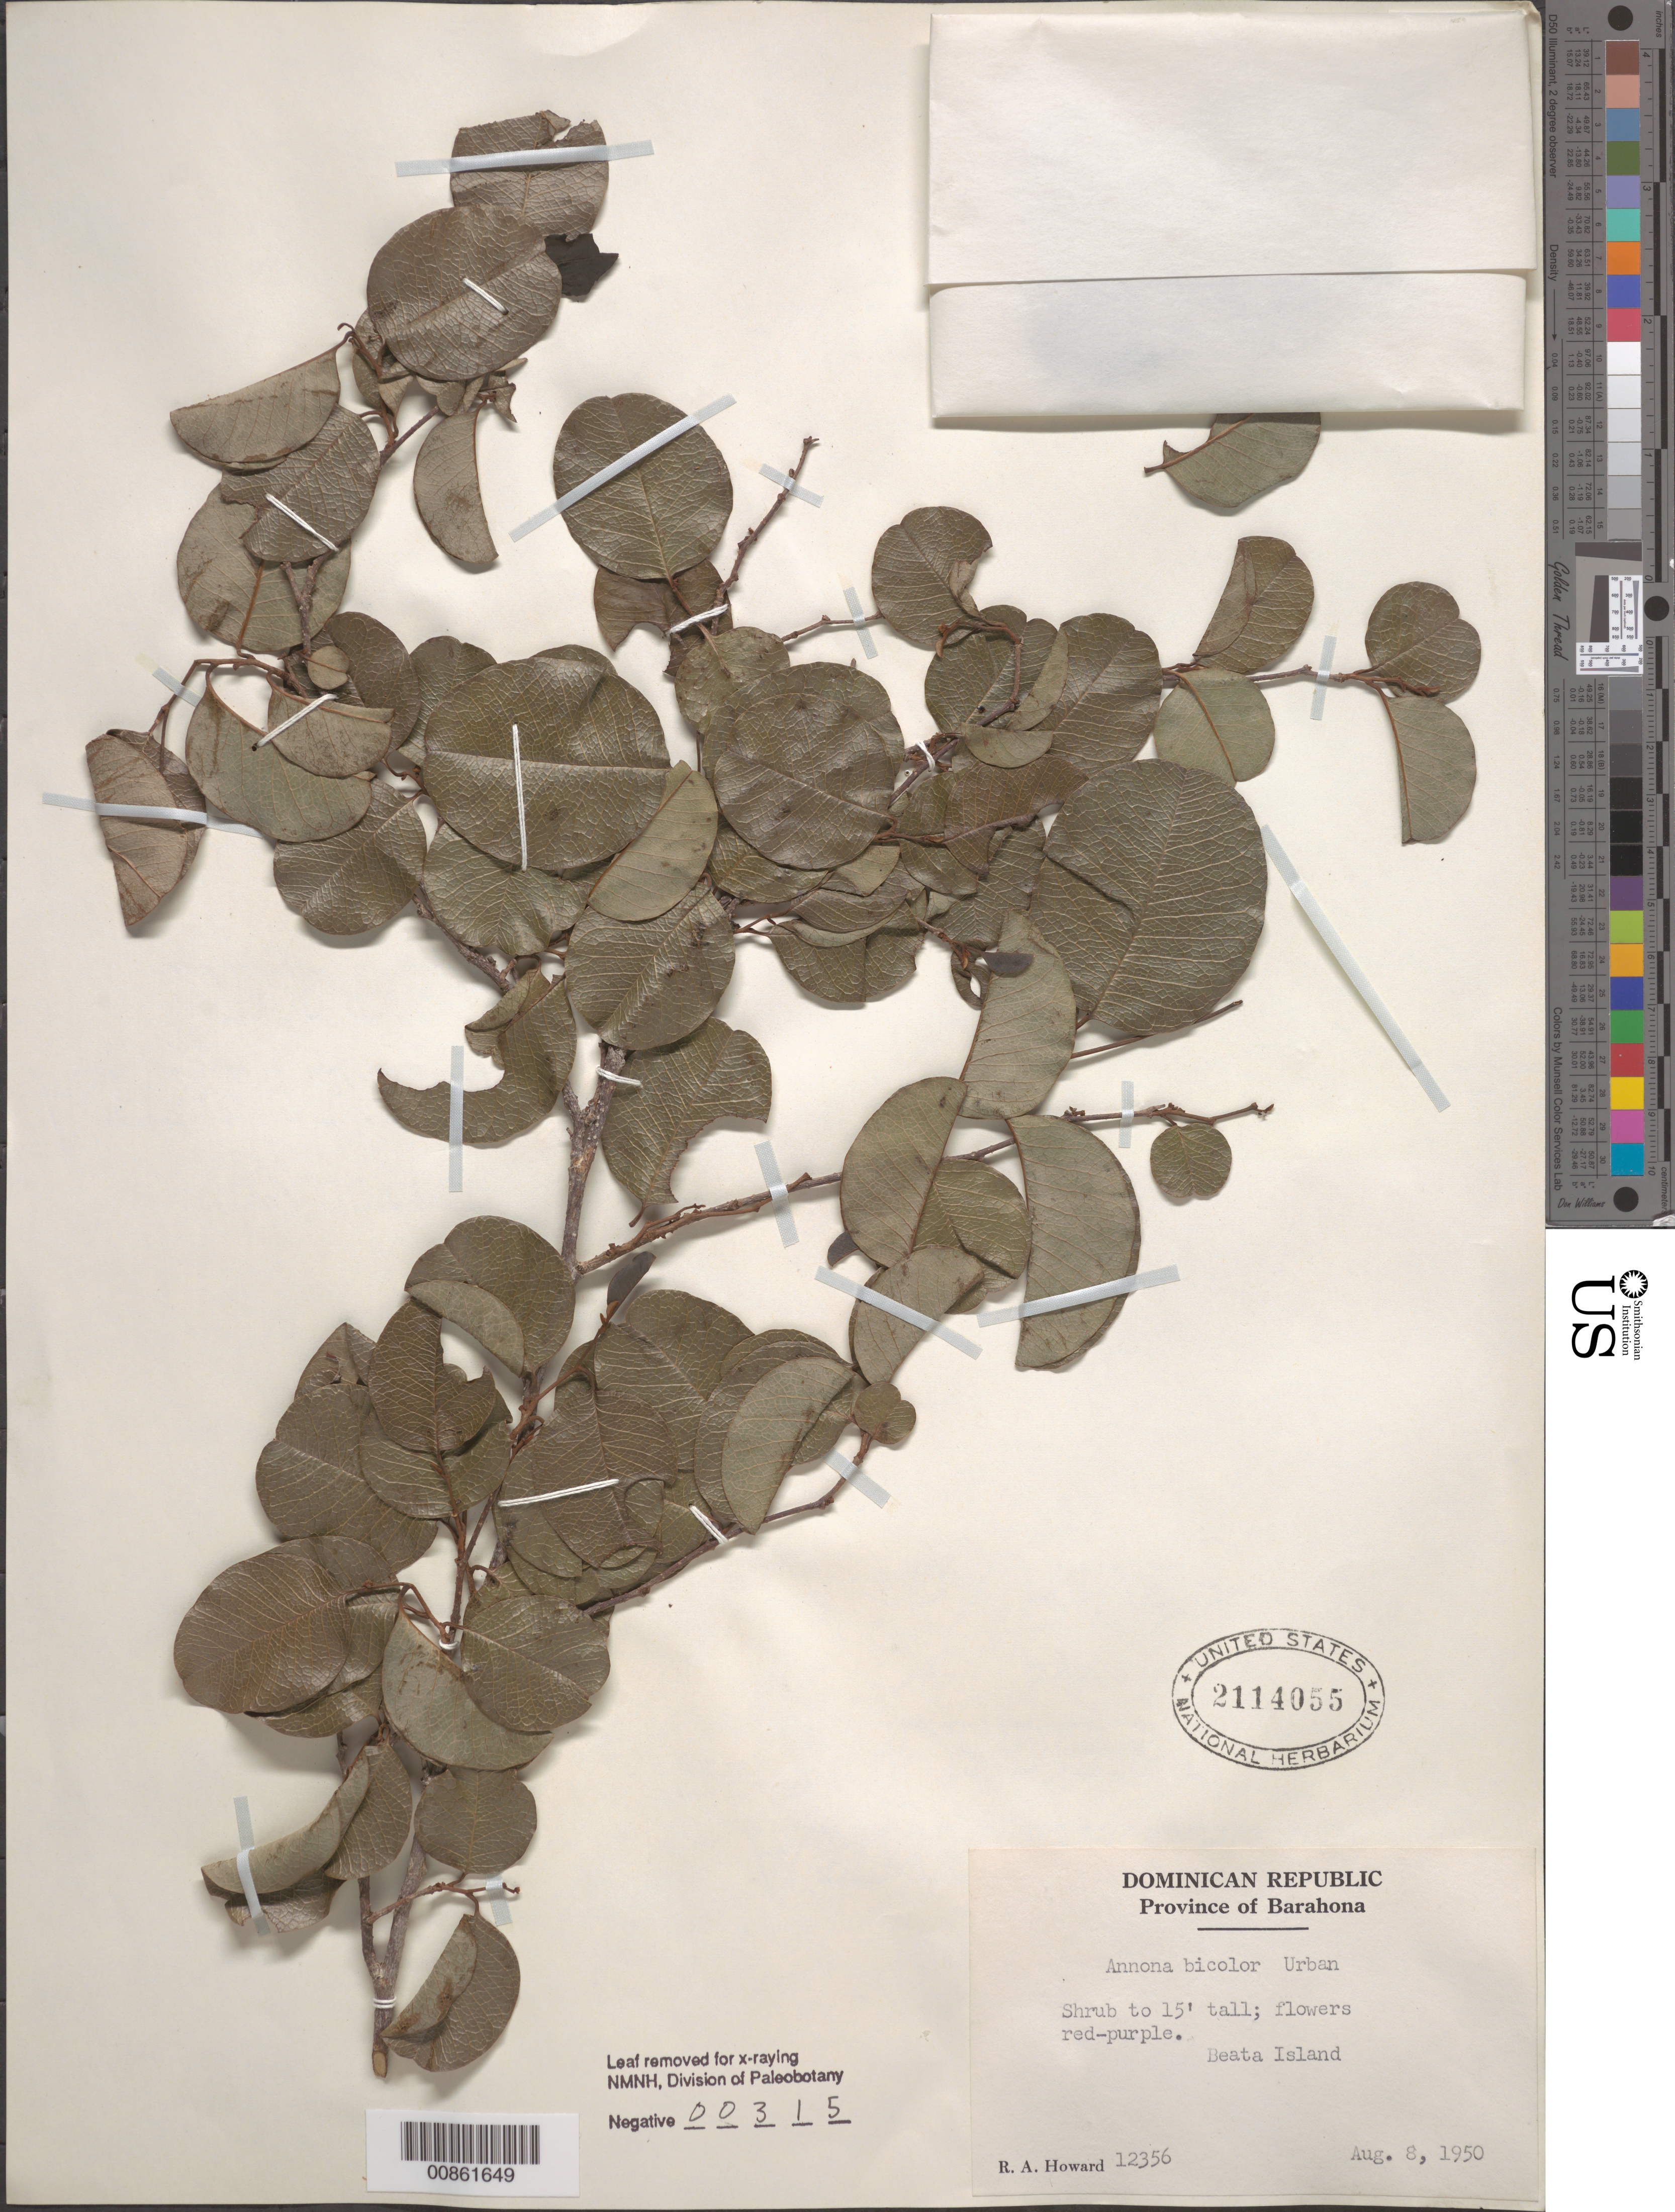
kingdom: Plantae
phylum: Tracheophyta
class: Magnoliopsida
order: Magnoliales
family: Annonaceae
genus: Annona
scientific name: Annona bicolor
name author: Urb.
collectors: R. A. Howard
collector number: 12356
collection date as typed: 08 Aug 1950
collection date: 1950-08-08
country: Dominican Republic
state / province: Barahona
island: Isla Beata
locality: Beata Island.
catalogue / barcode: US 2114055